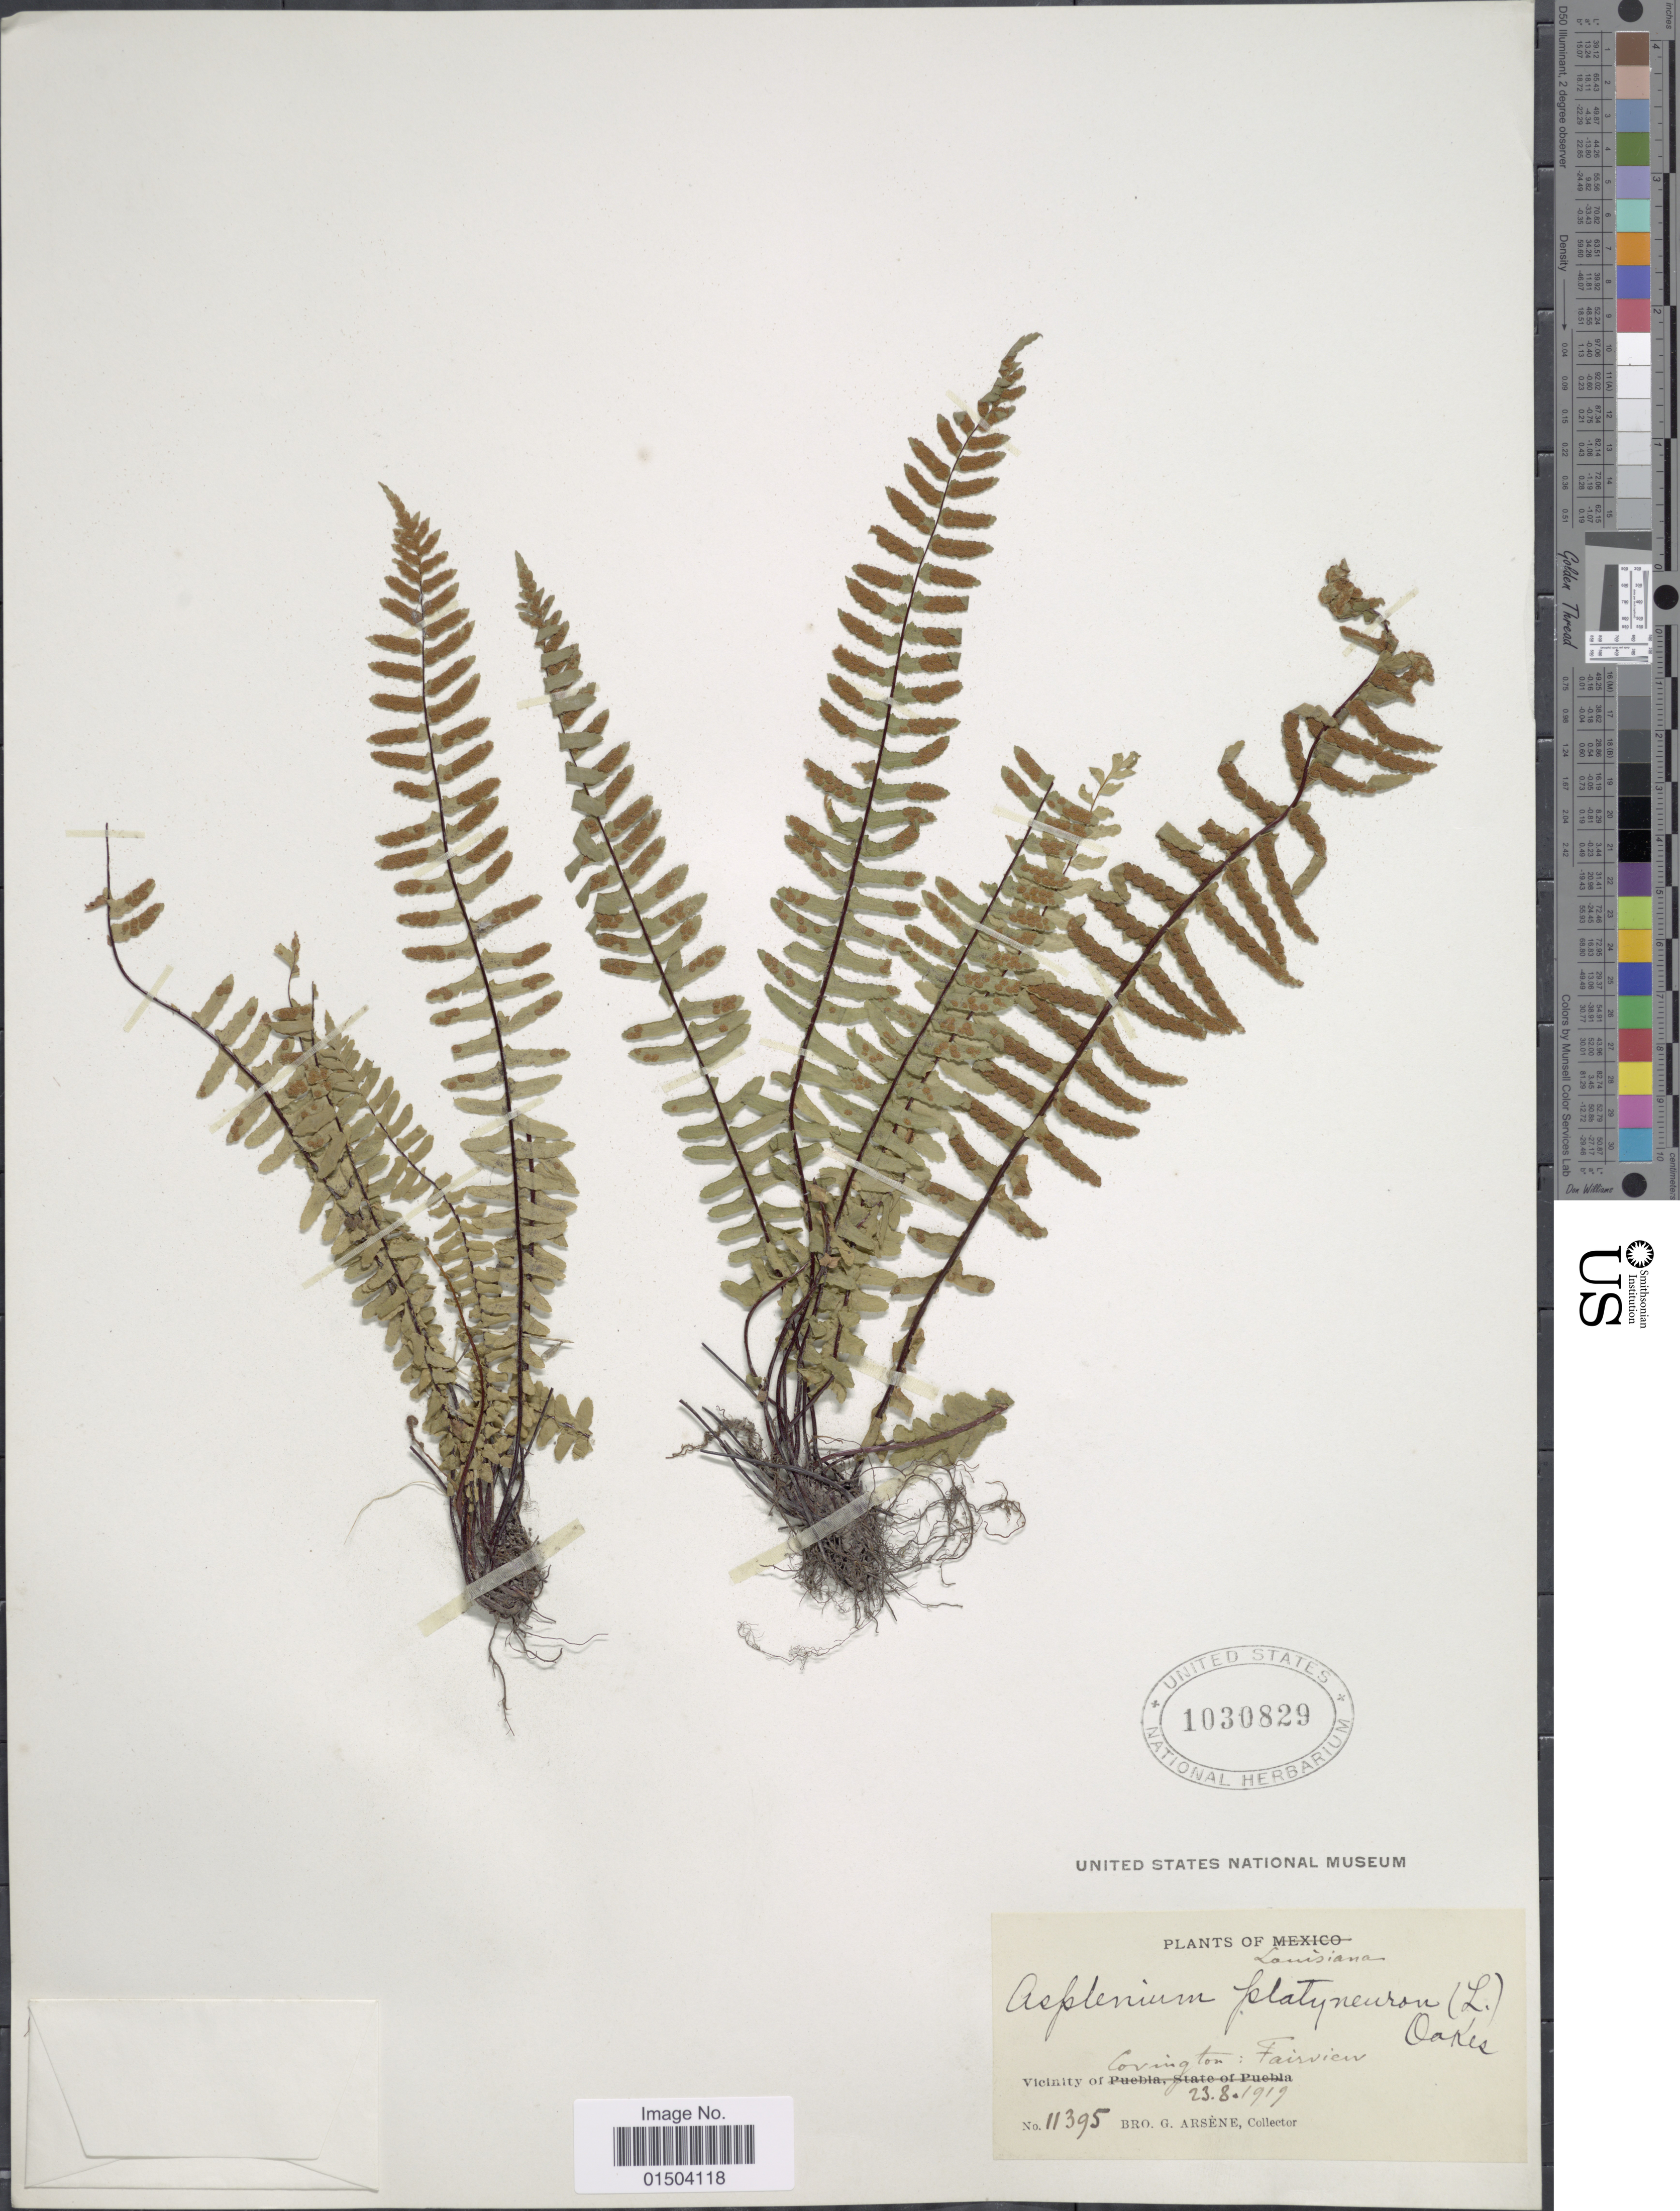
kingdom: Plantae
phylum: Tracheophyta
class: Polypodiopsida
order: Polypodiales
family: Aspleniaceae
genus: Asplenium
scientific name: Asplenium platyneuron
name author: (L.) Britton, Stearns & Poggenb.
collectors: Bro. G. Arsène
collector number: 11395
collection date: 1919-08-23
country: United States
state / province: Louisiana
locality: Vicinity of Covington: Fairview.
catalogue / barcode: US 1030829